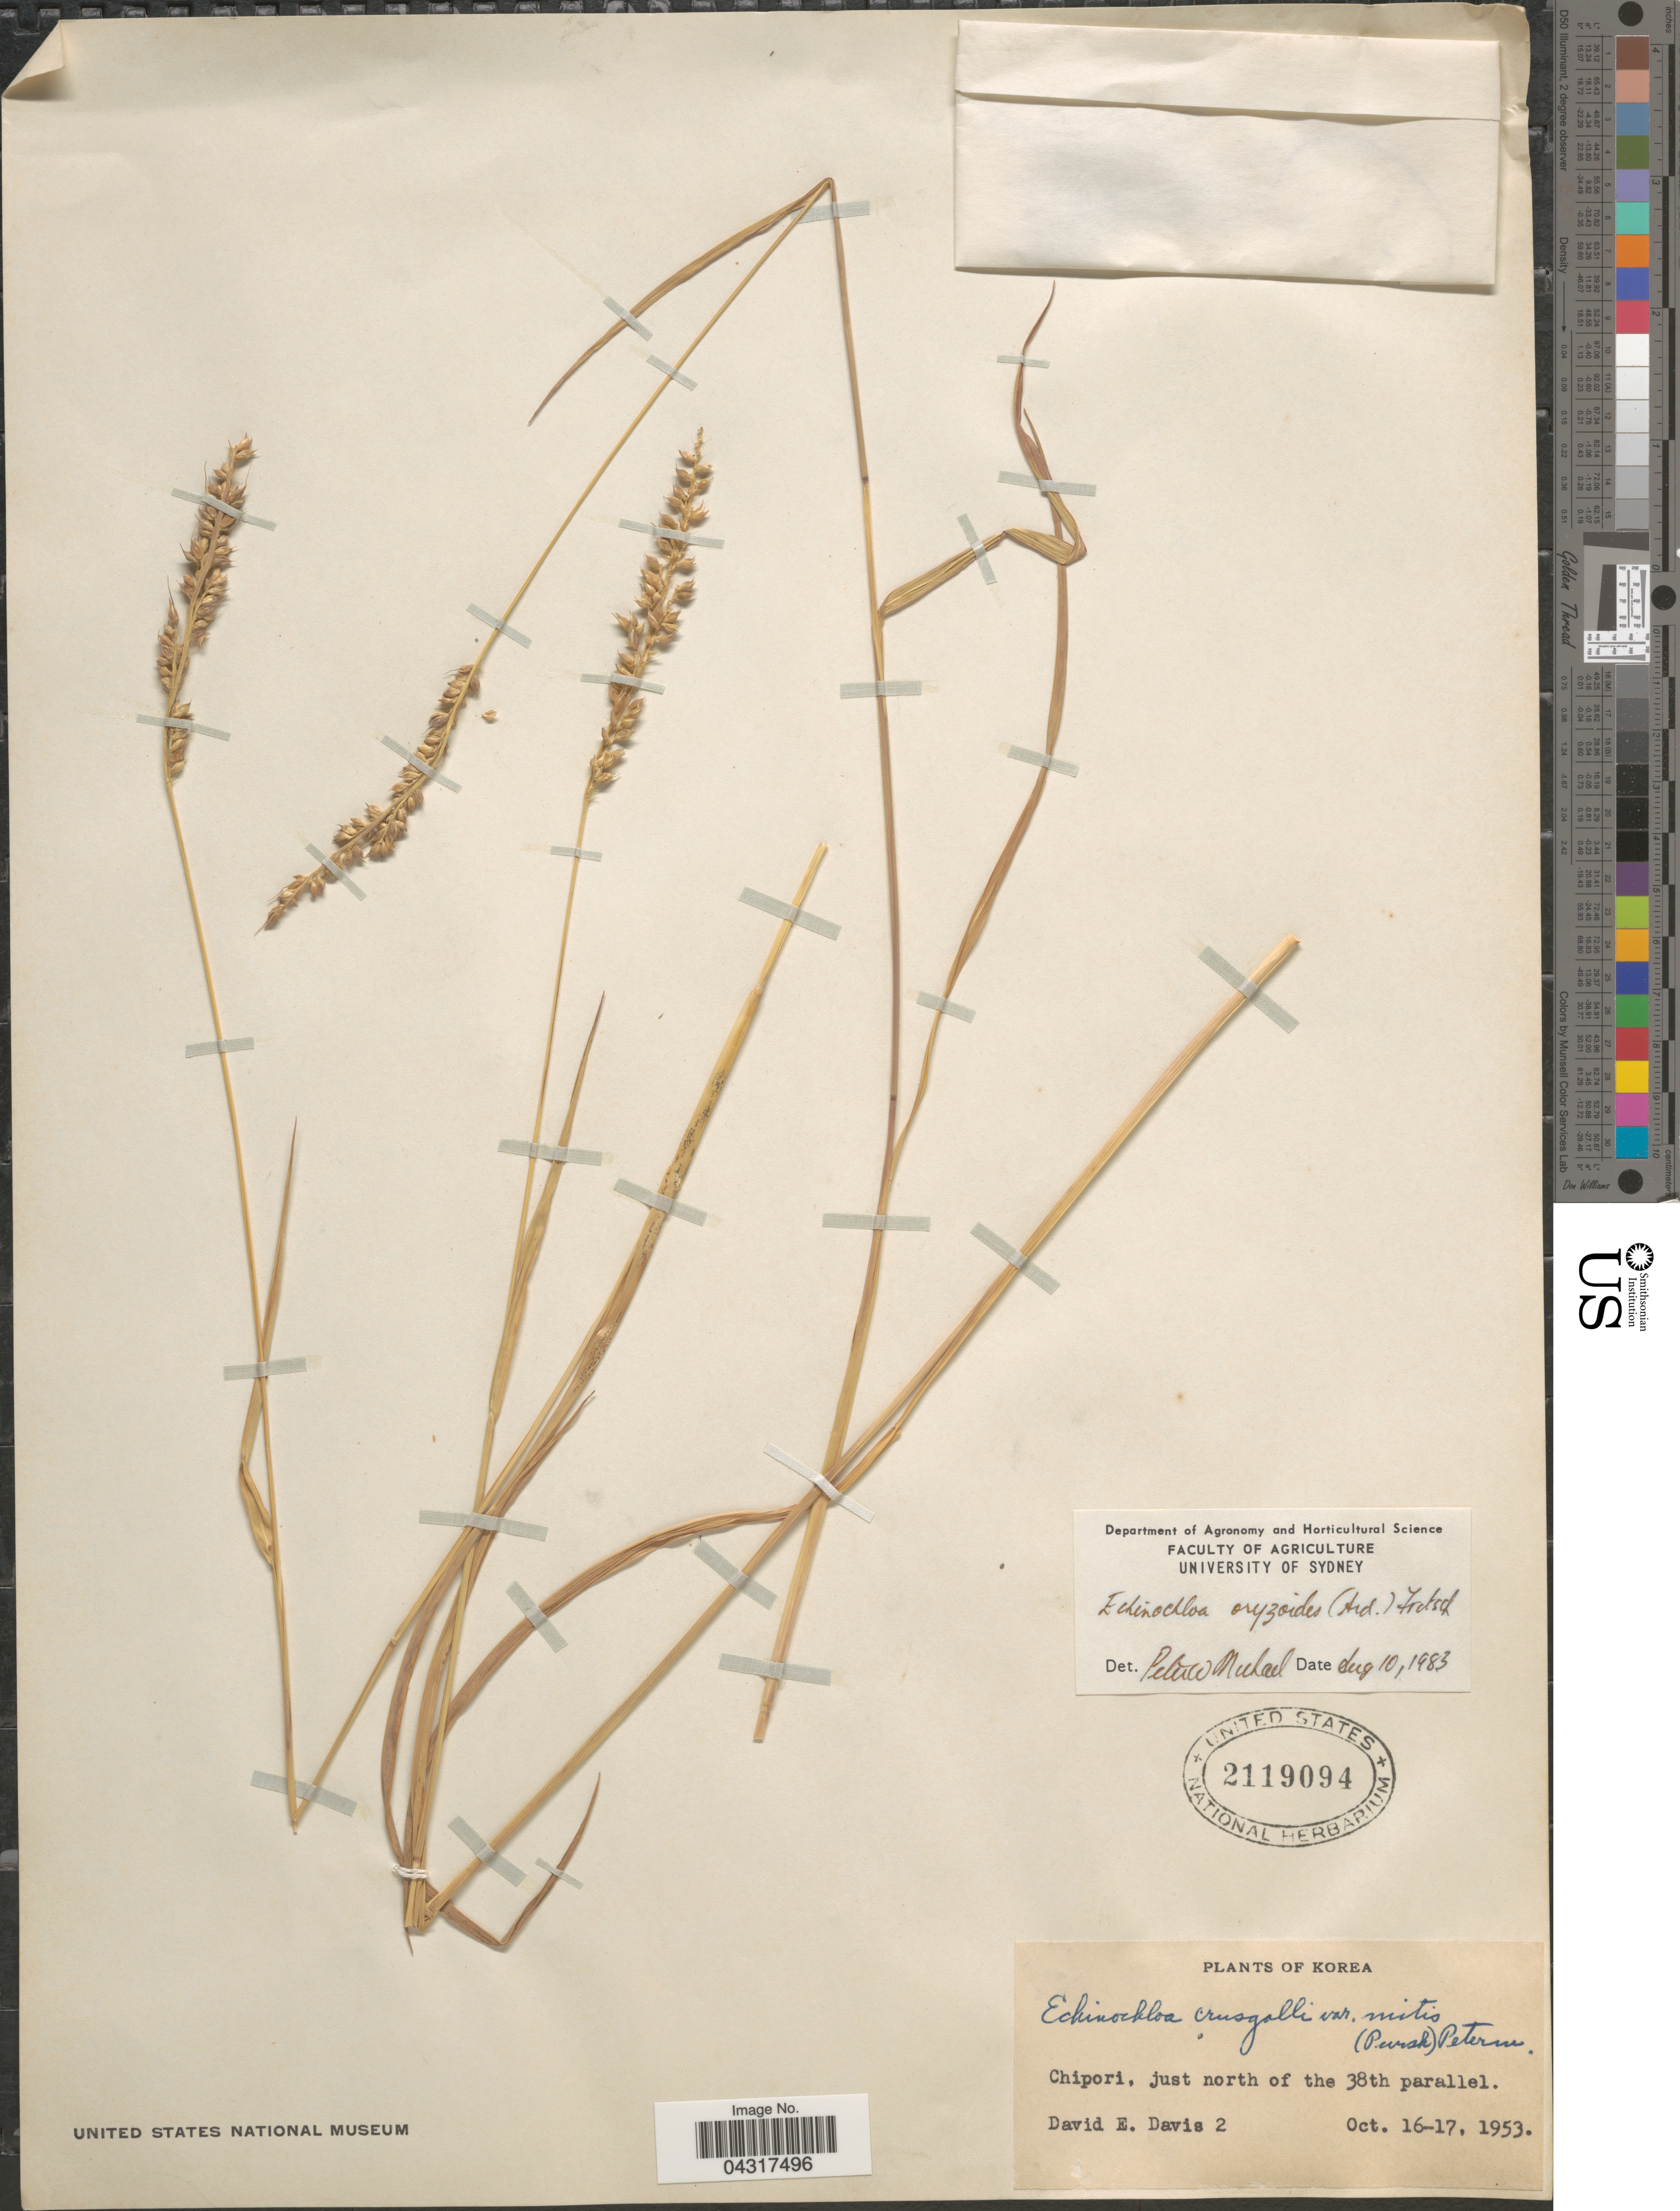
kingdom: Plantae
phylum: Tracheophyta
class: Liliopsida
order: Poales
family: Poaceae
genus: Echinochloa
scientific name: Echinochloa oryzoides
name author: (Ard.) Fritsch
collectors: D. Davis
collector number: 2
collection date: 1953-10-16/1953-10-17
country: South Korea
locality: Korea. Chipori, just north of the 38th parallel.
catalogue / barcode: US 2119094